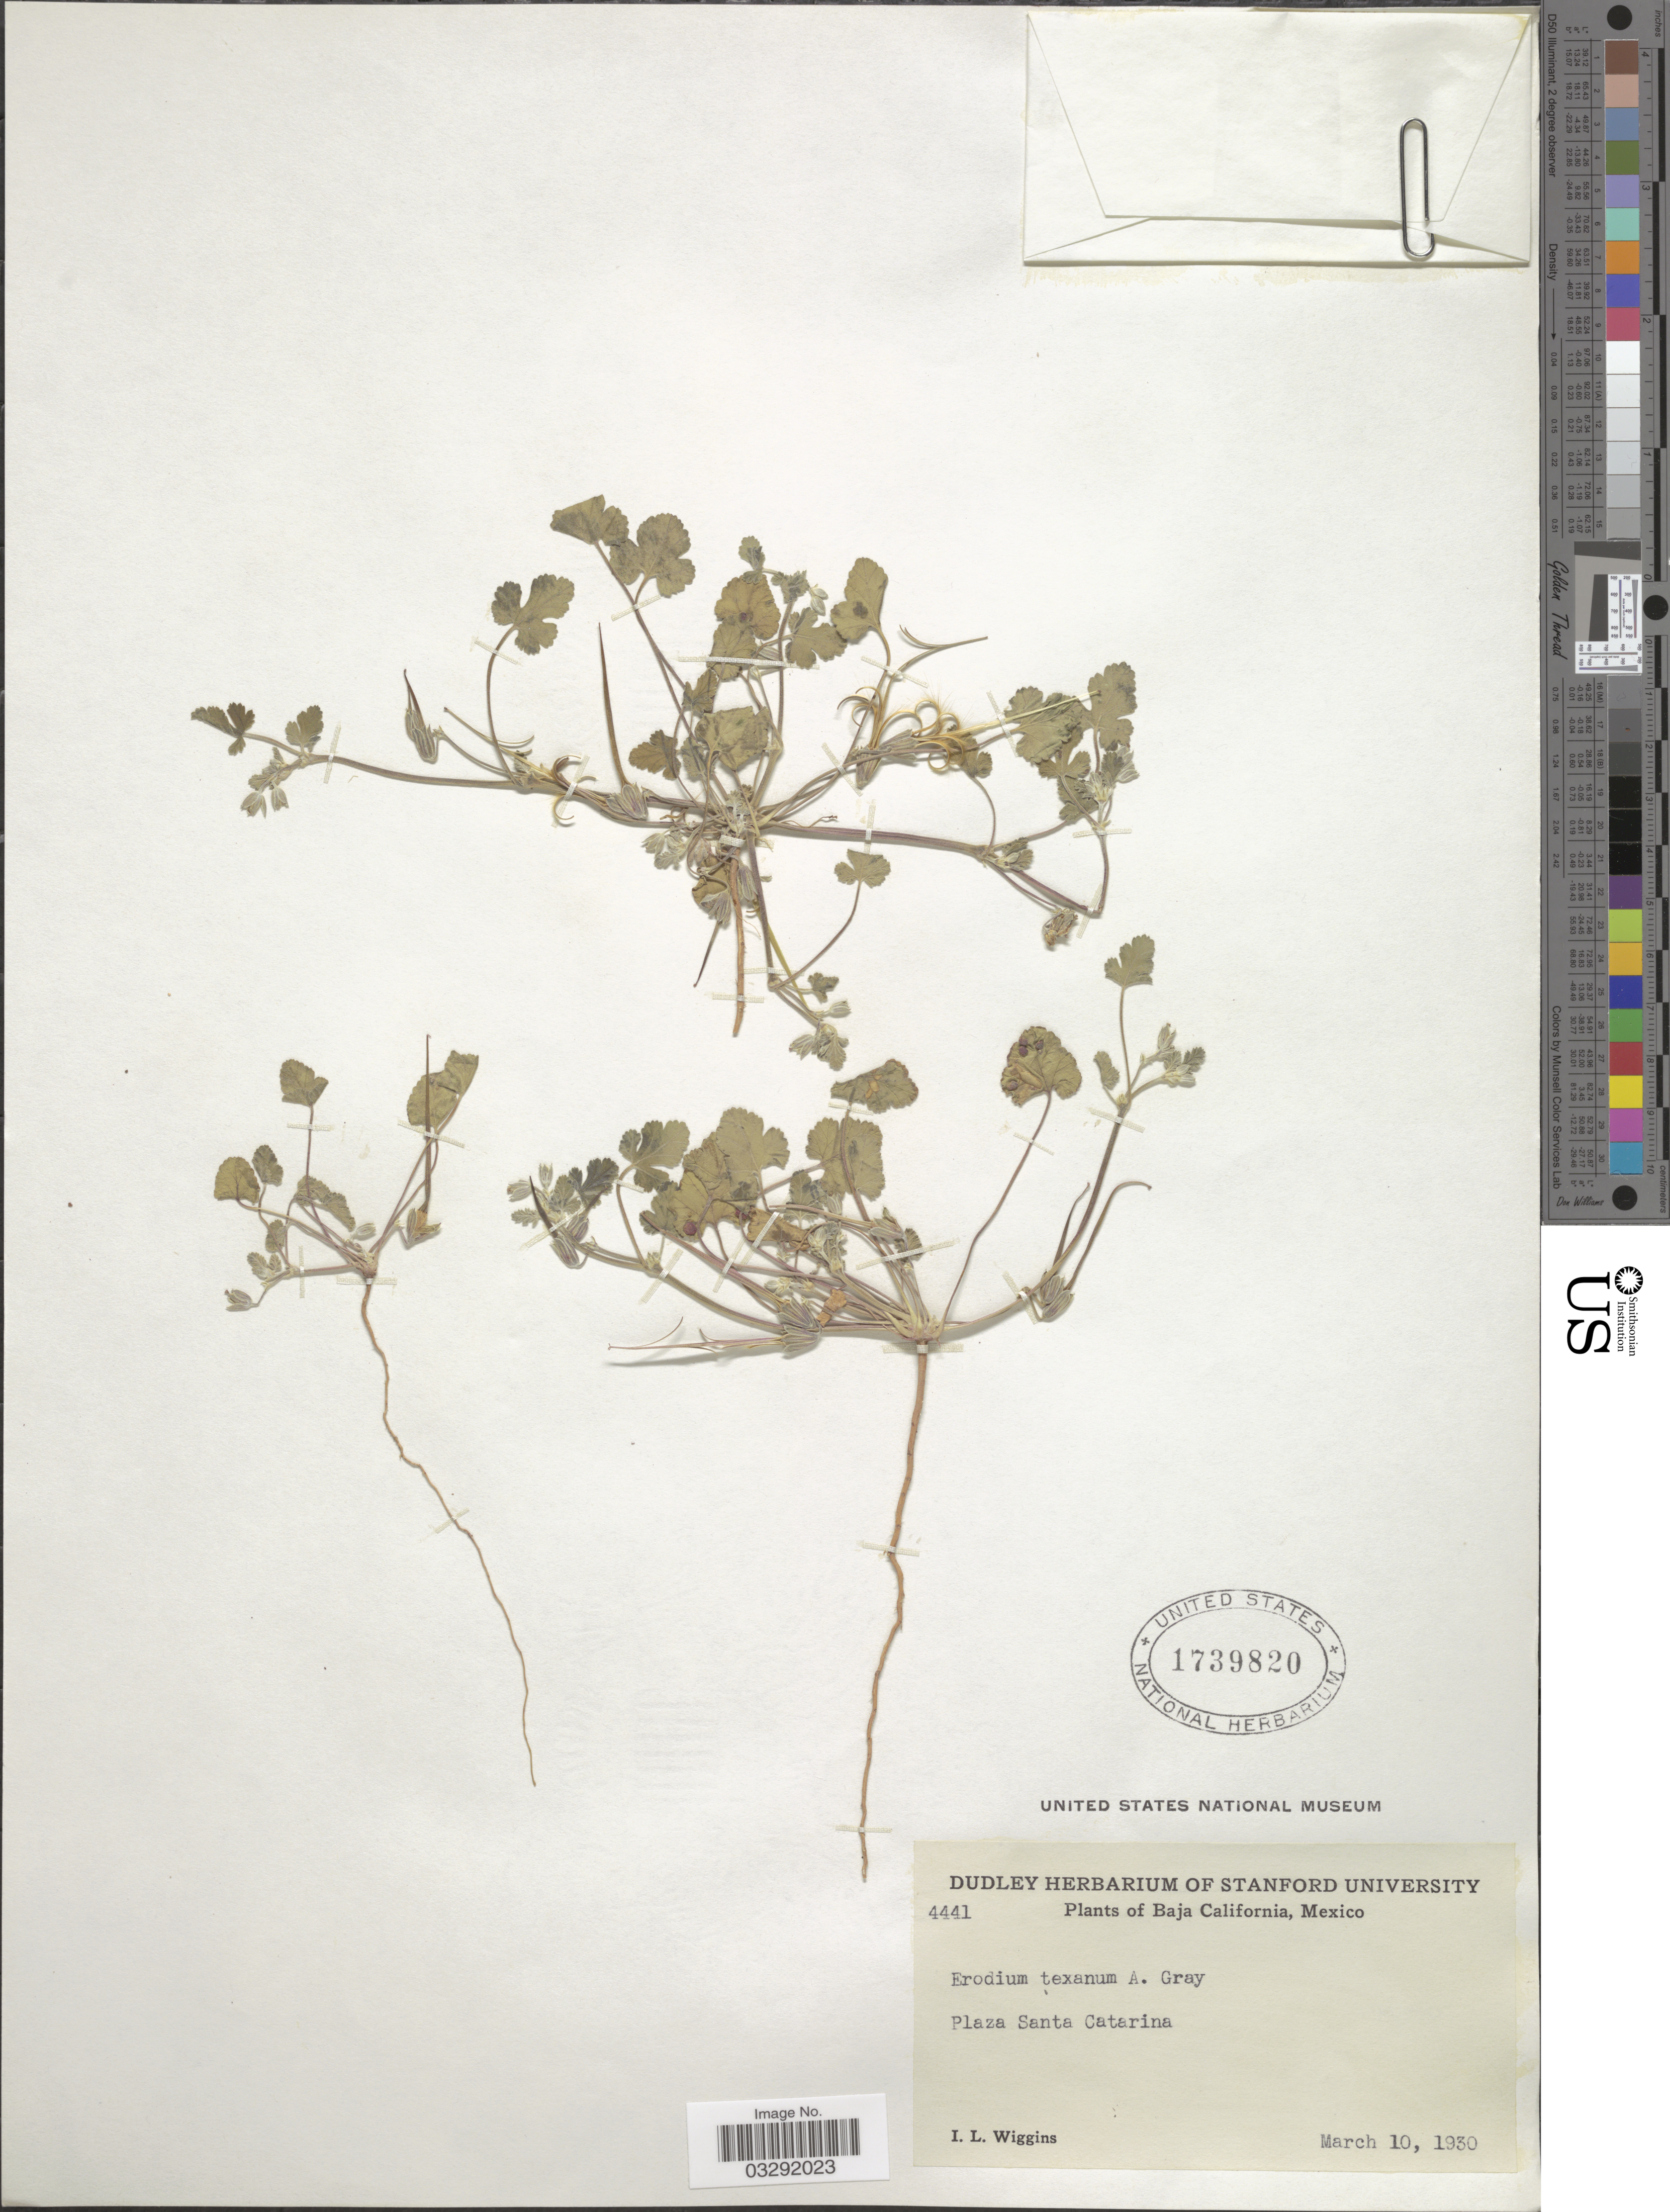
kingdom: Plantae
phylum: Tracheophyta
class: Magnoliopsida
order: Geraniales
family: Geraniaceae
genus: Erodium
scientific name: Erodium texanum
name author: A. Gray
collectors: I. L. Wiggins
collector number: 4441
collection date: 1930-03-10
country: Mexico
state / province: Baja California Norte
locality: Plaza Santa Catarina.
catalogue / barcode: US 1739820